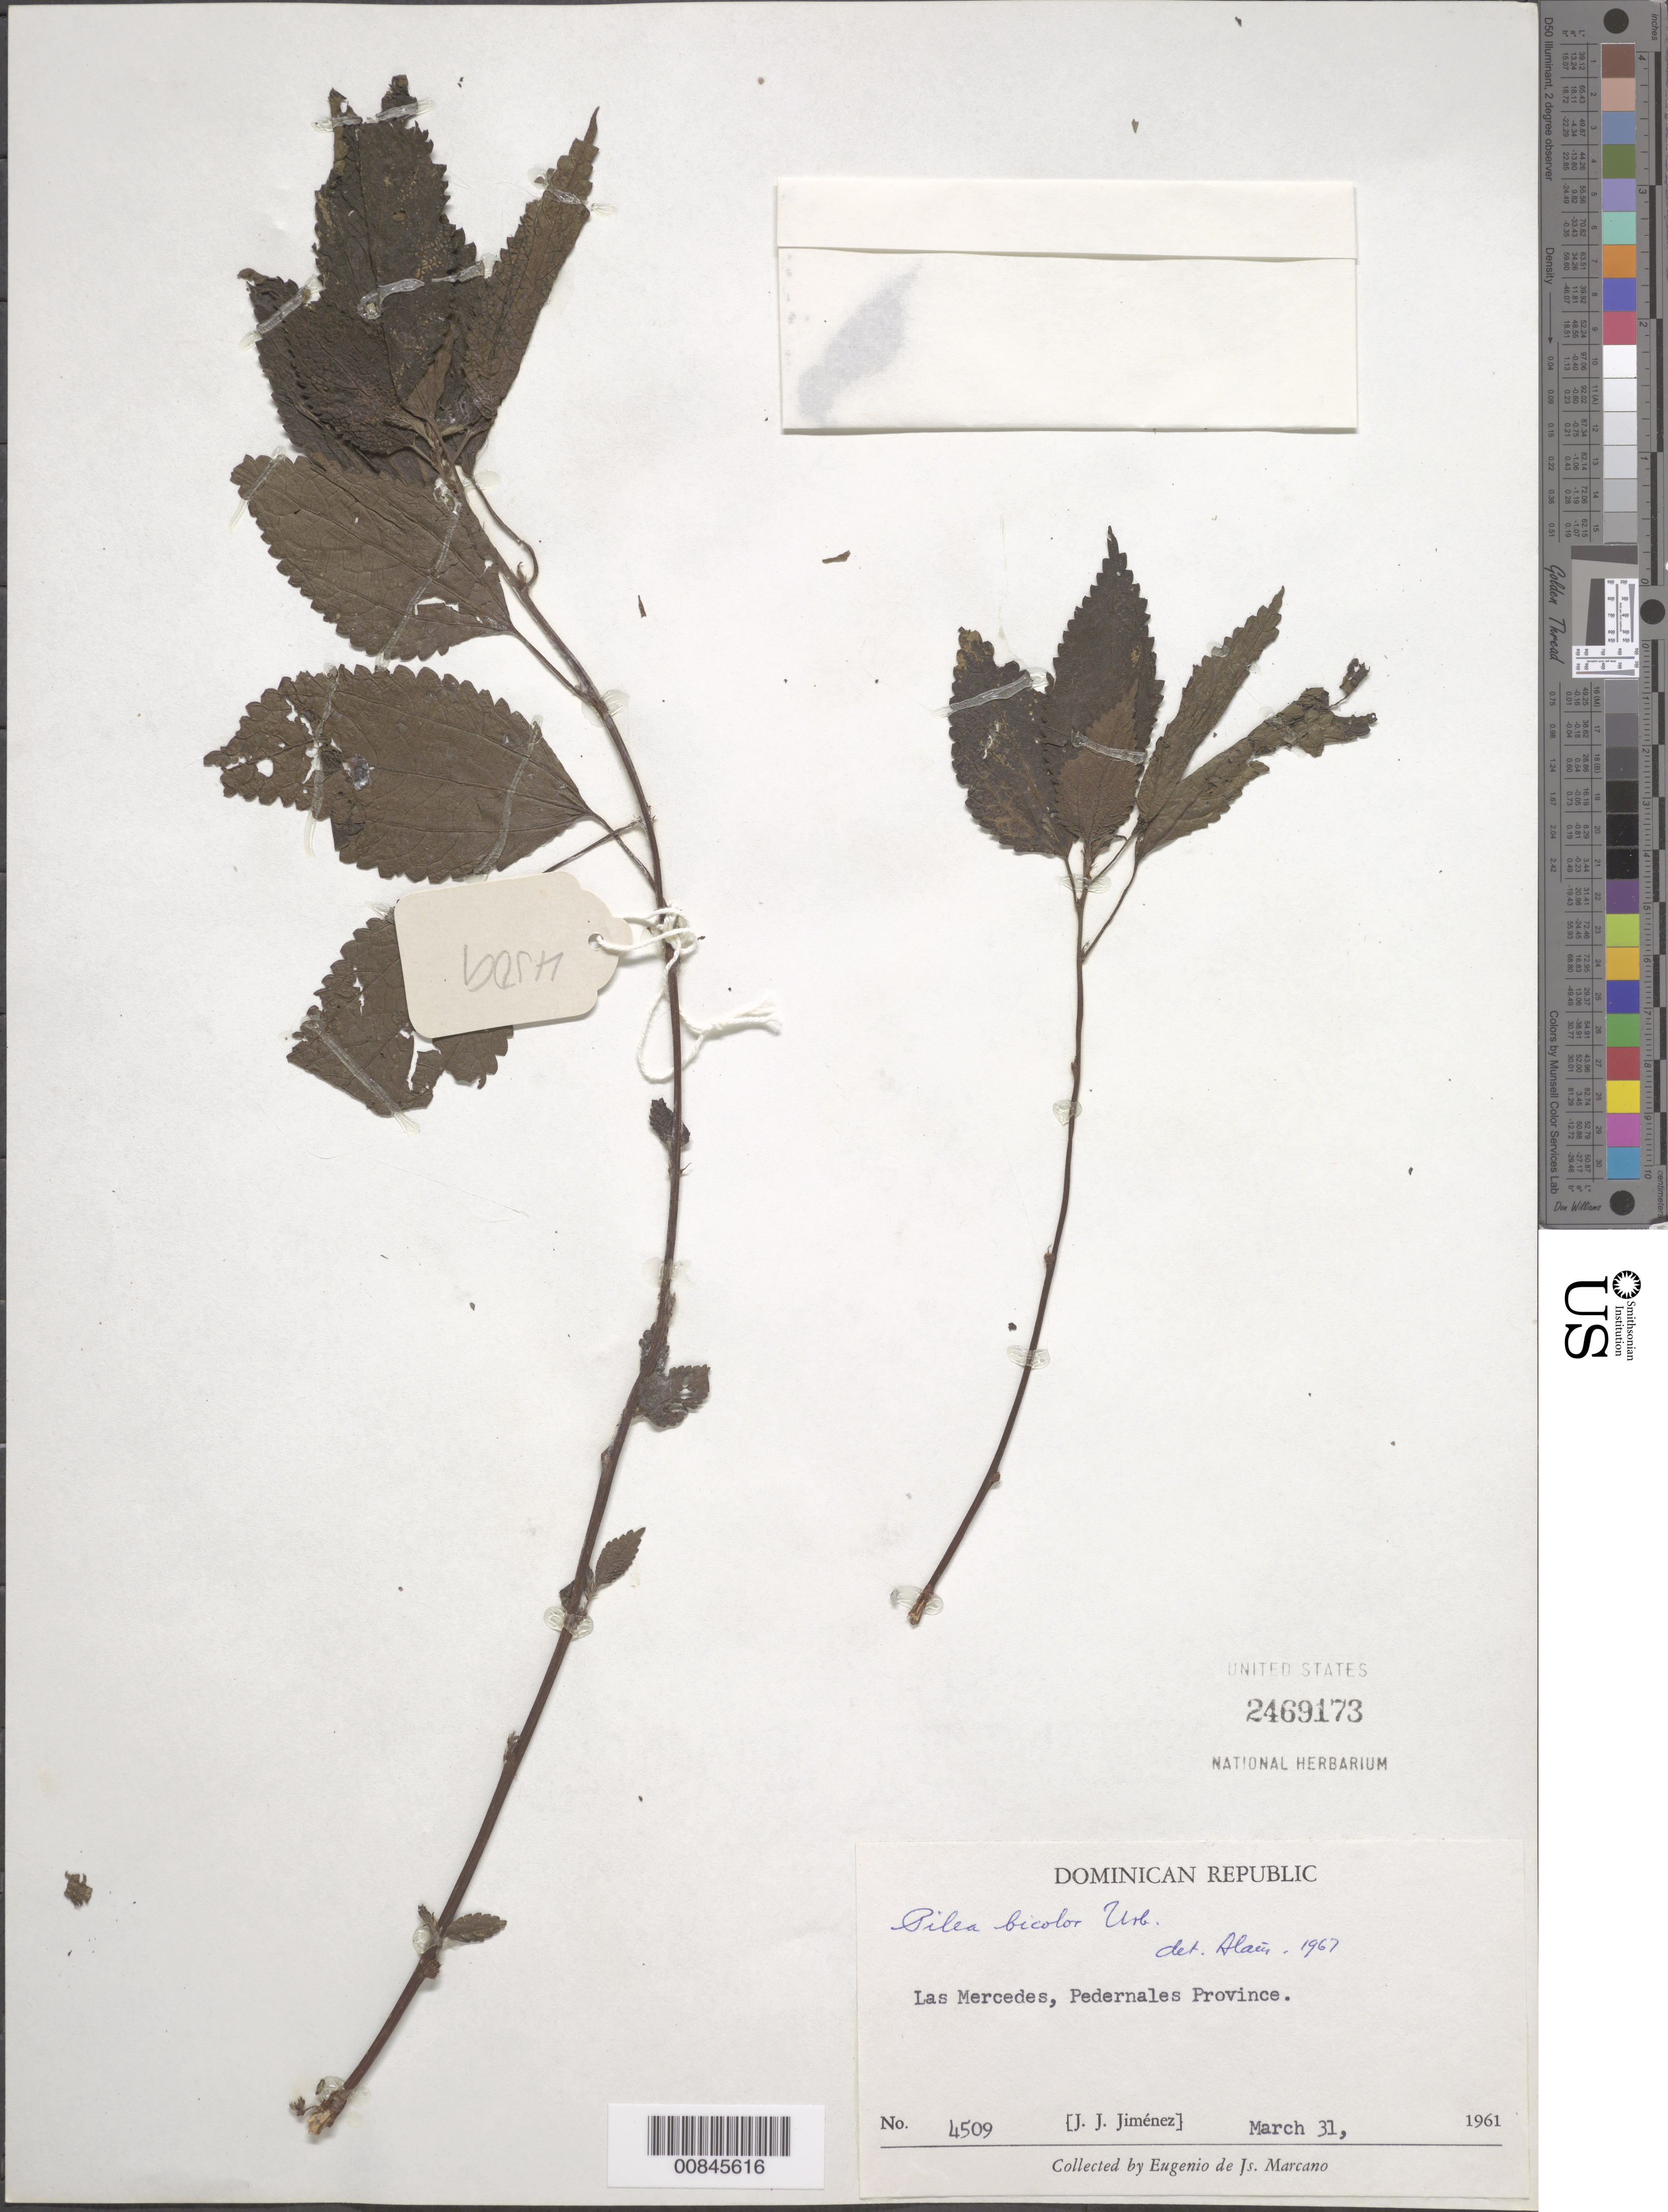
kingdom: Plantae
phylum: Tracheophyta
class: Magnoliopsida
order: Rosales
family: Urticaceae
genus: Pilea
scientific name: Pilea bicolor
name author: Urb.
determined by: Liogier, Alain H.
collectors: J. J. Jiménez & E. J. Marcano F.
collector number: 4509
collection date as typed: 31 Mar 1961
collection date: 1961-03-31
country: Dominican Republic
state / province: Pedernales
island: Hispaniola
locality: Las Mercedes.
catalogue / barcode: US 2469173